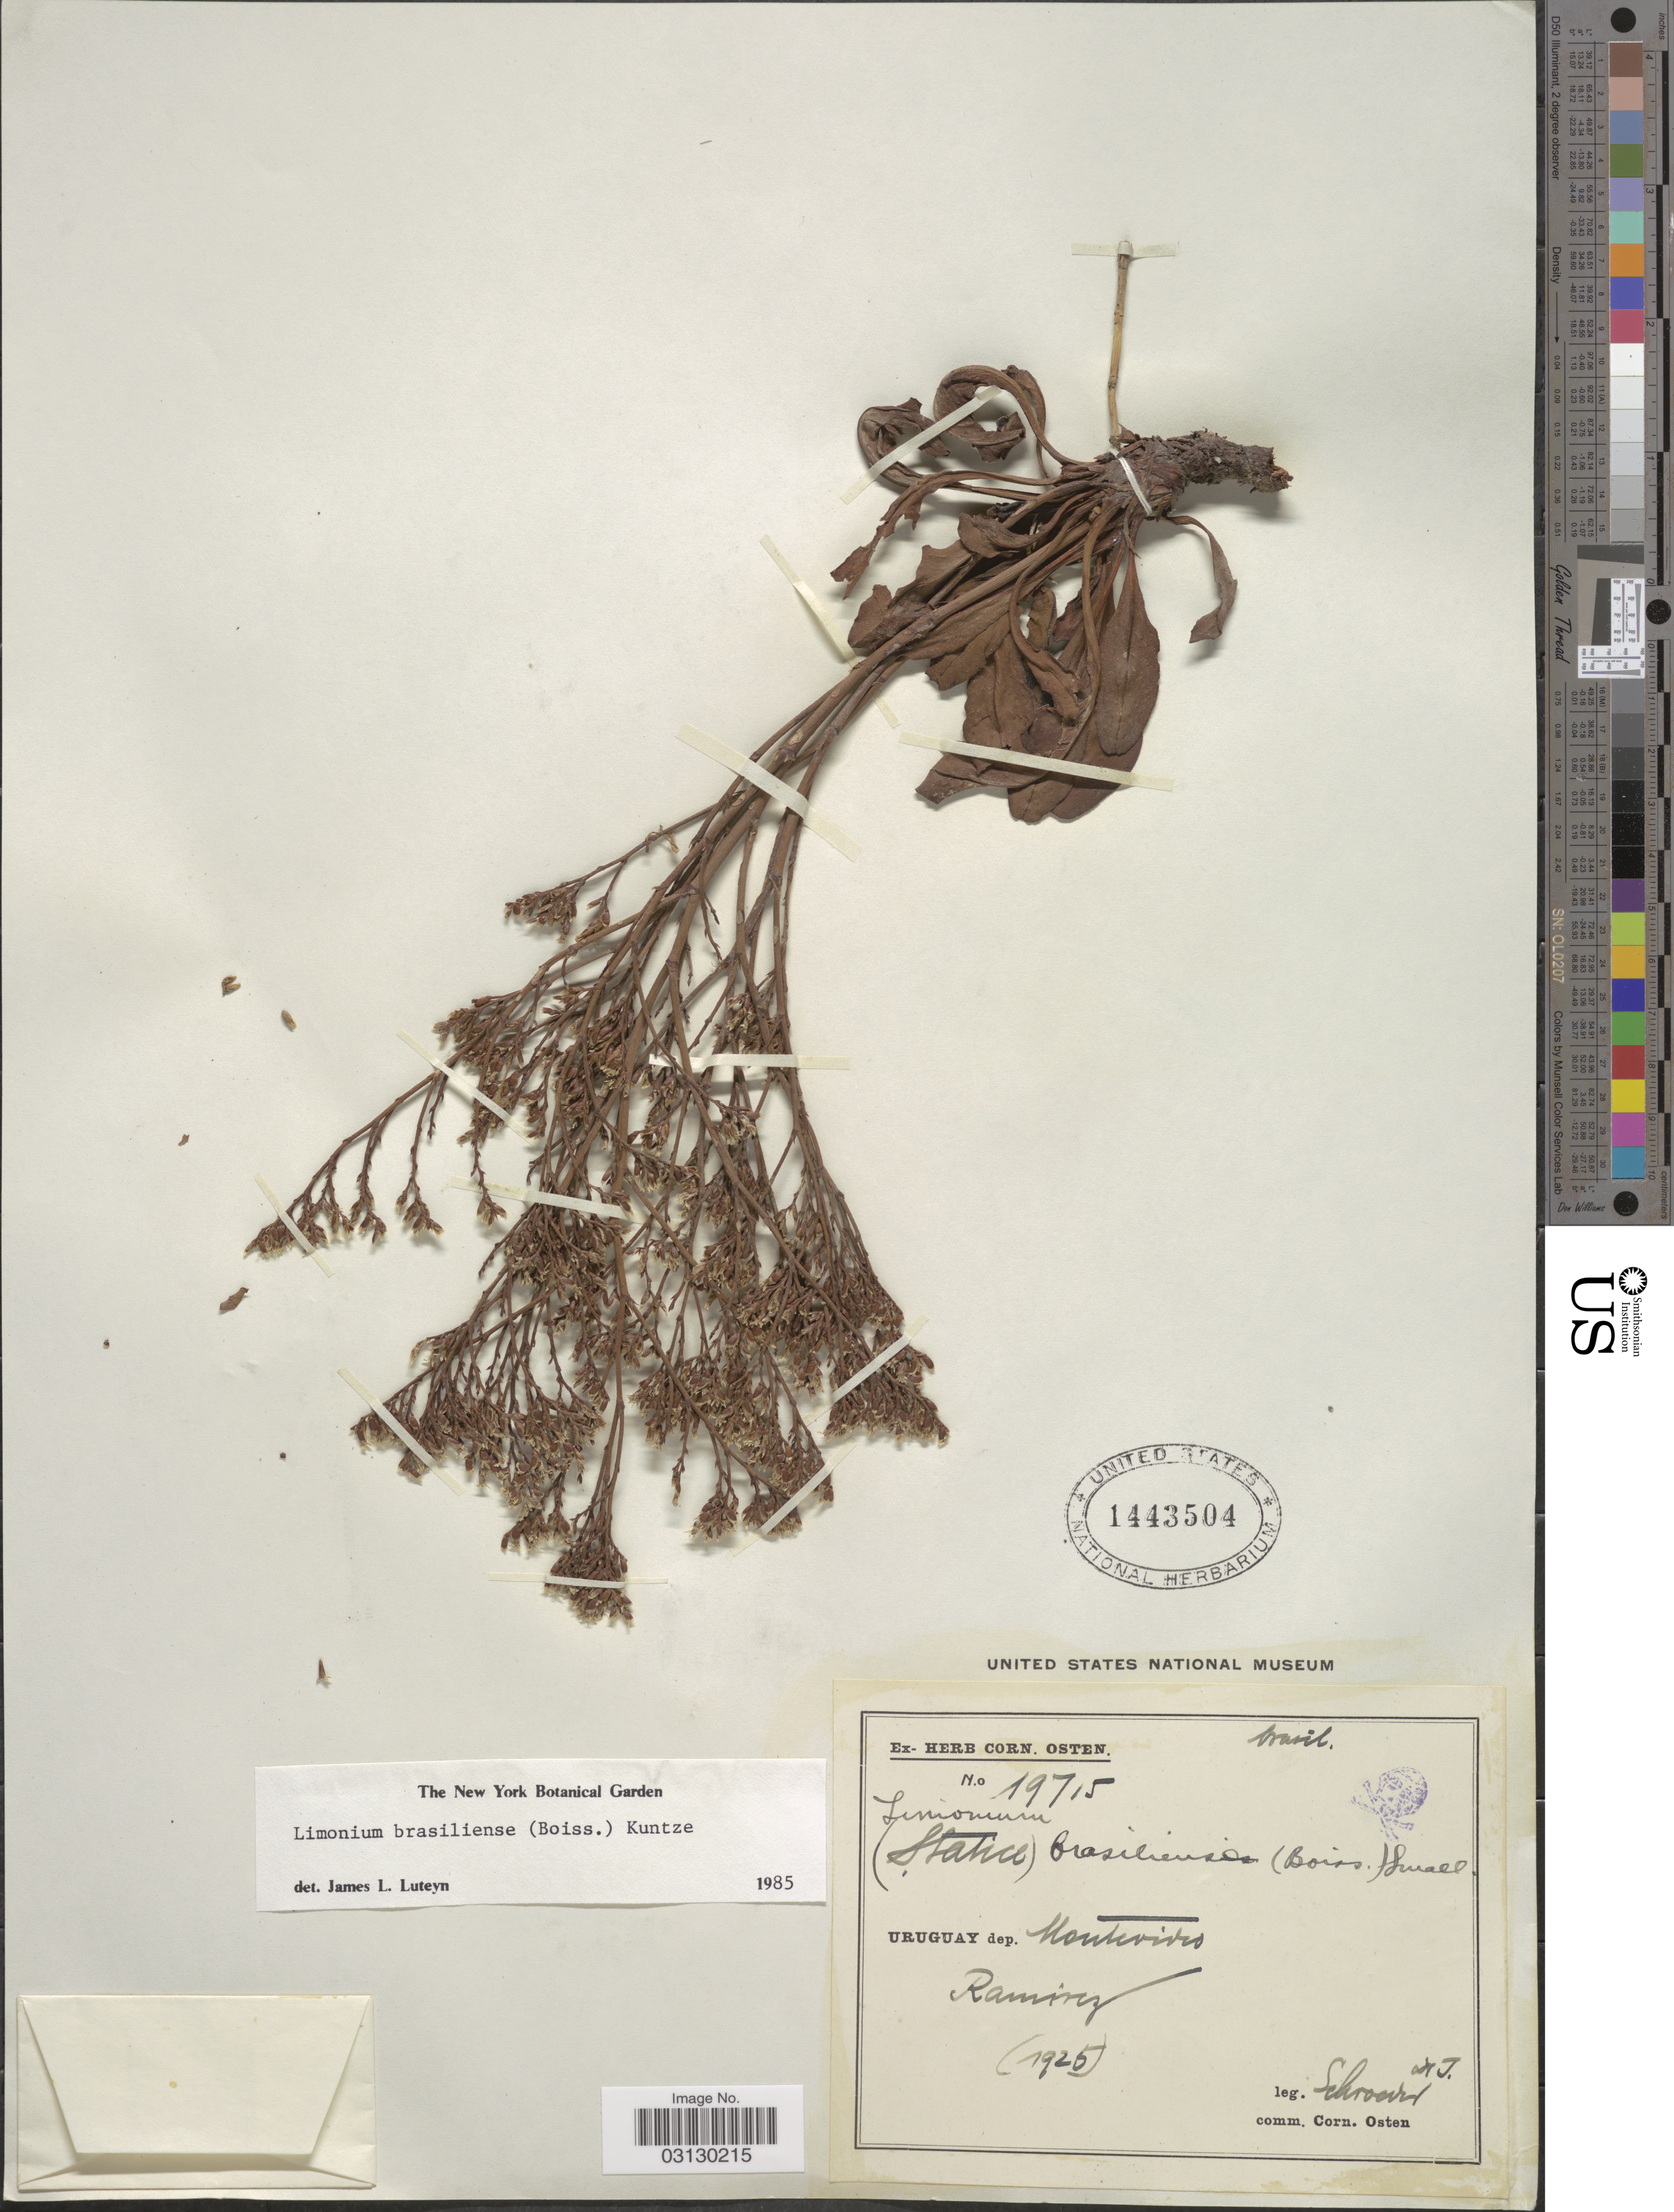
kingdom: Plantae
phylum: Tracheophyta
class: Magnoliopsida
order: Caryophyllales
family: Plumbaginaceae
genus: Limonium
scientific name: Limonium brasiliense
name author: (Boiss.) Kuntze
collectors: Schroeder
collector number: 19715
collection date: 1925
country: Uruguay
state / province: Montevideo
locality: Dep. Montevideo, Ramirez.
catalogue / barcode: US 1443504